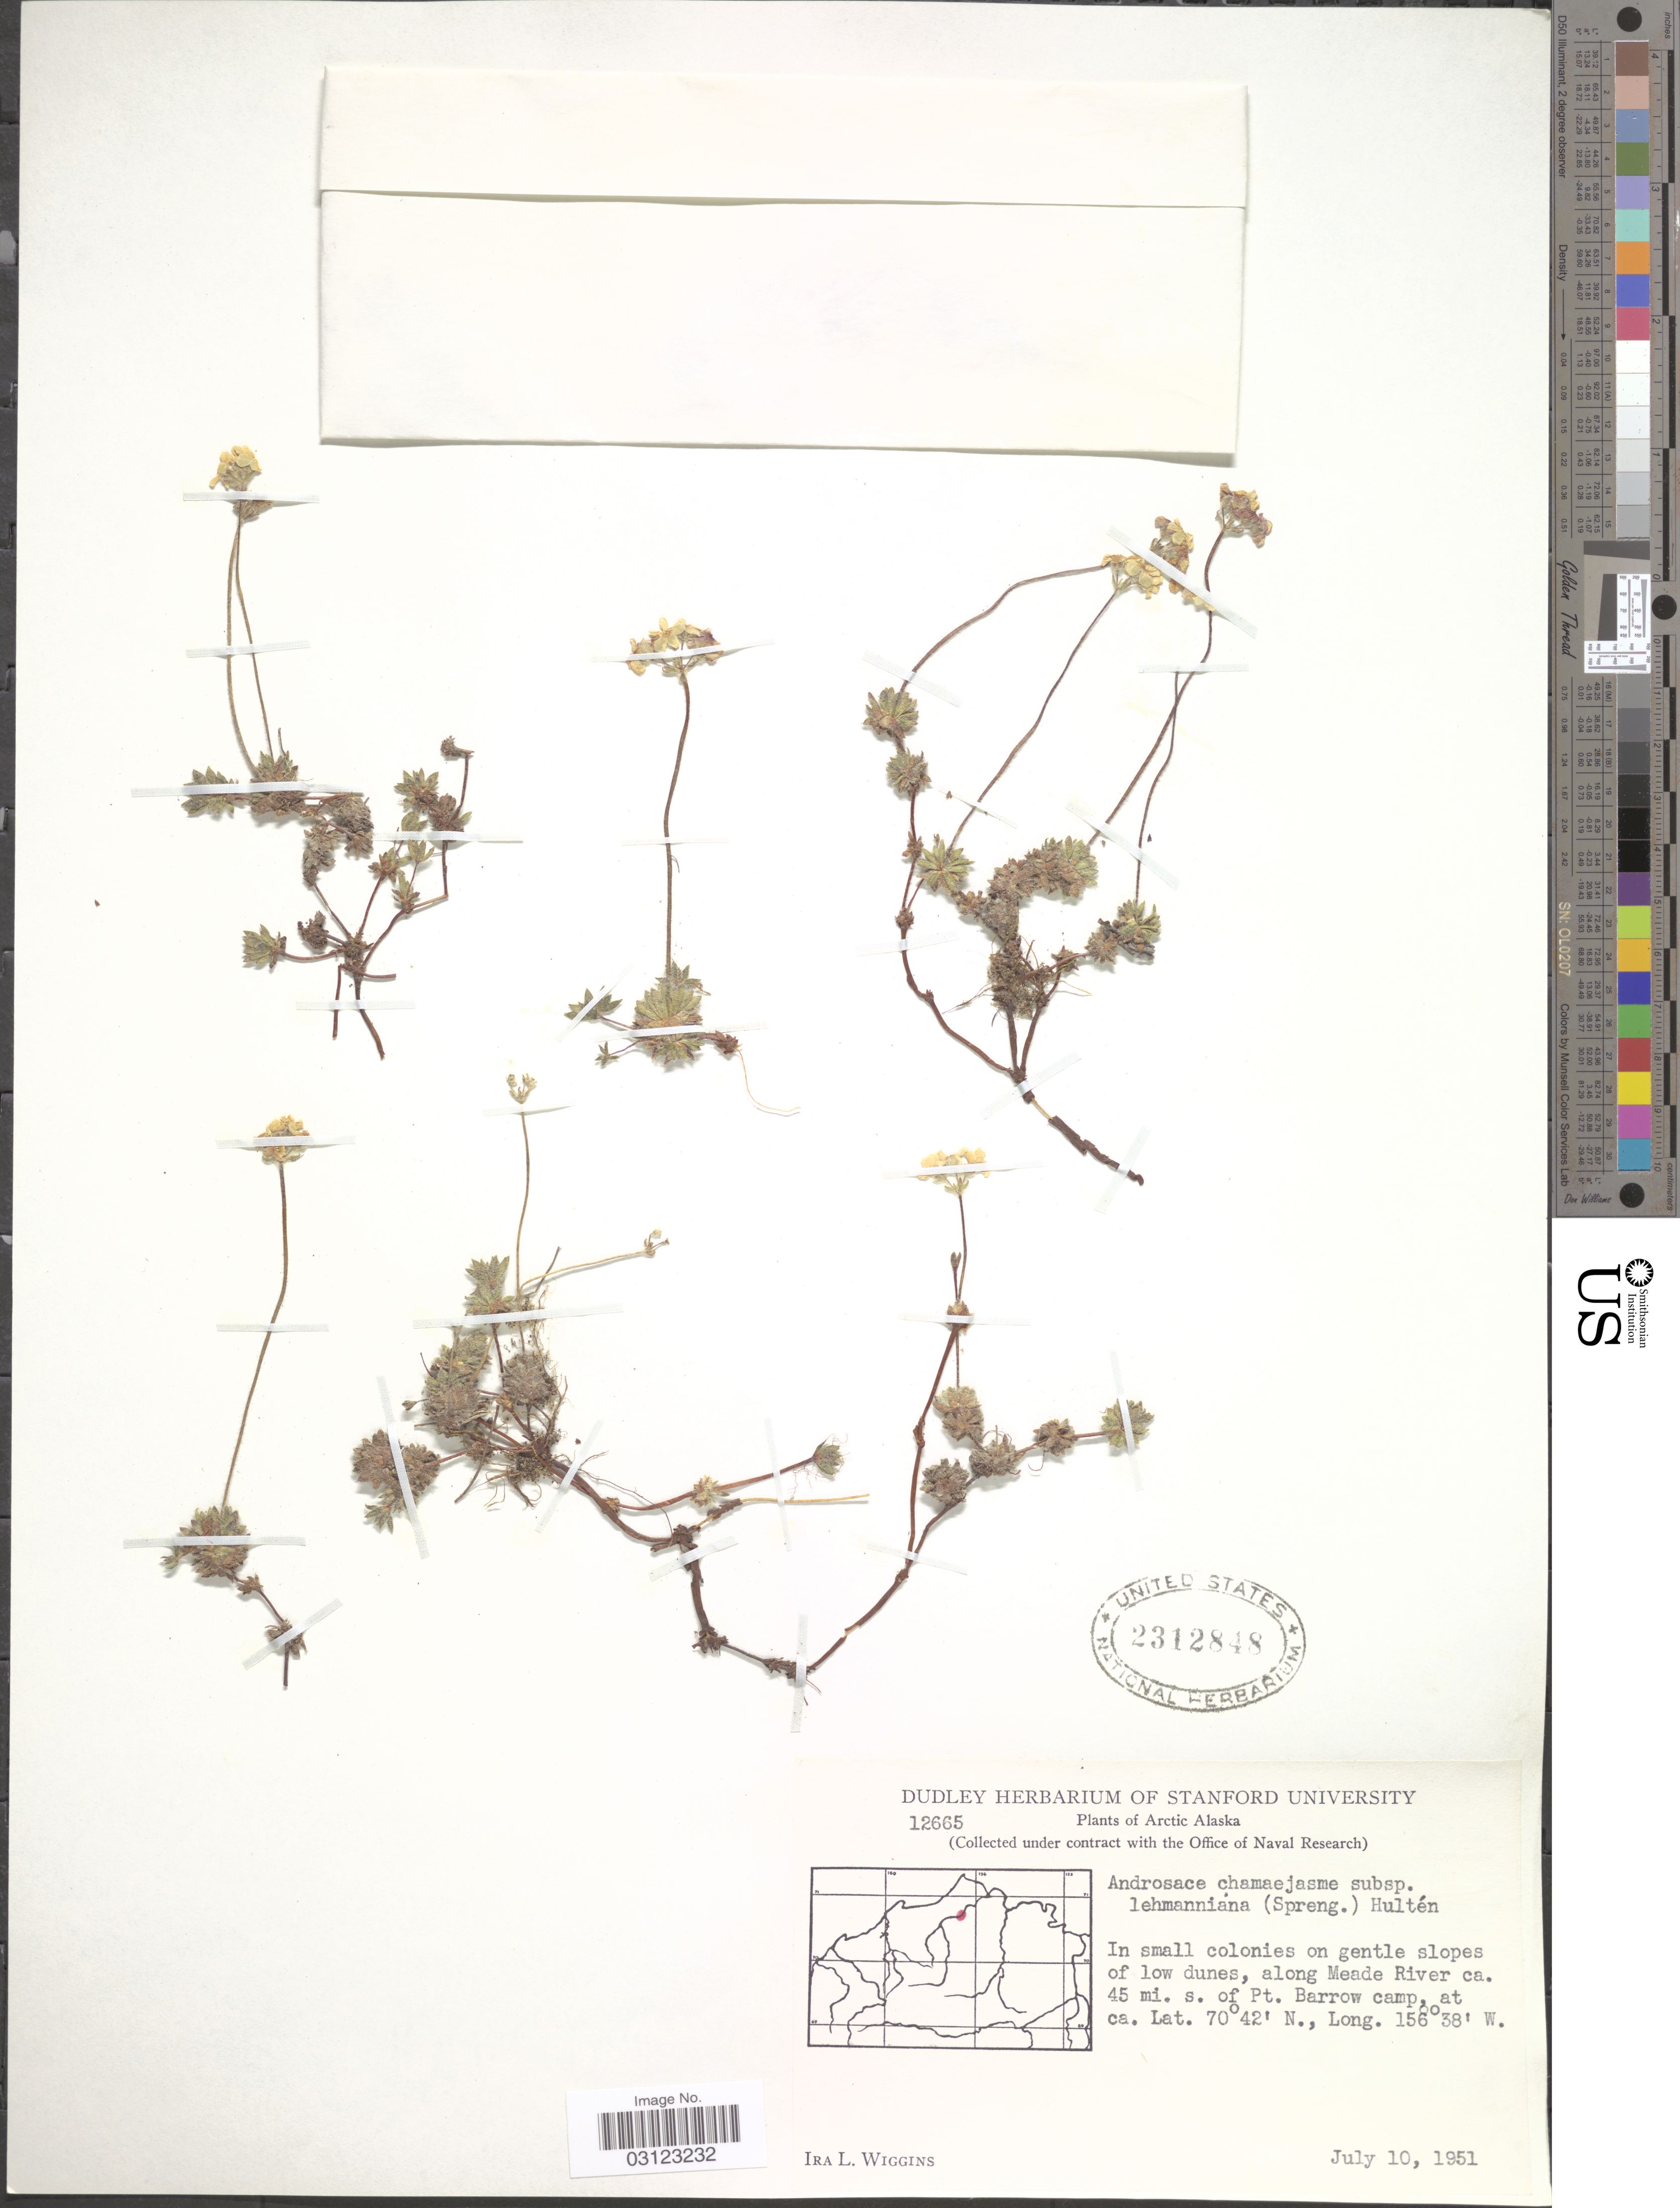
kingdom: Plantae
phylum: Tracheophyta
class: Magnoliopsida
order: Ericales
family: Primulaceae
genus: Androsace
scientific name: Androsace chamaejasme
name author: Wulfen ex Host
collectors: I. L. Wiggins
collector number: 12665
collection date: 1951-07-10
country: United States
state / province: Alaska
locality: Arctic Alaska. On gentle slopes of low dunes, along Meade River ca. 45 mi. s. of Pt. Barrow camp.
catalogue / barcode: US 2312848